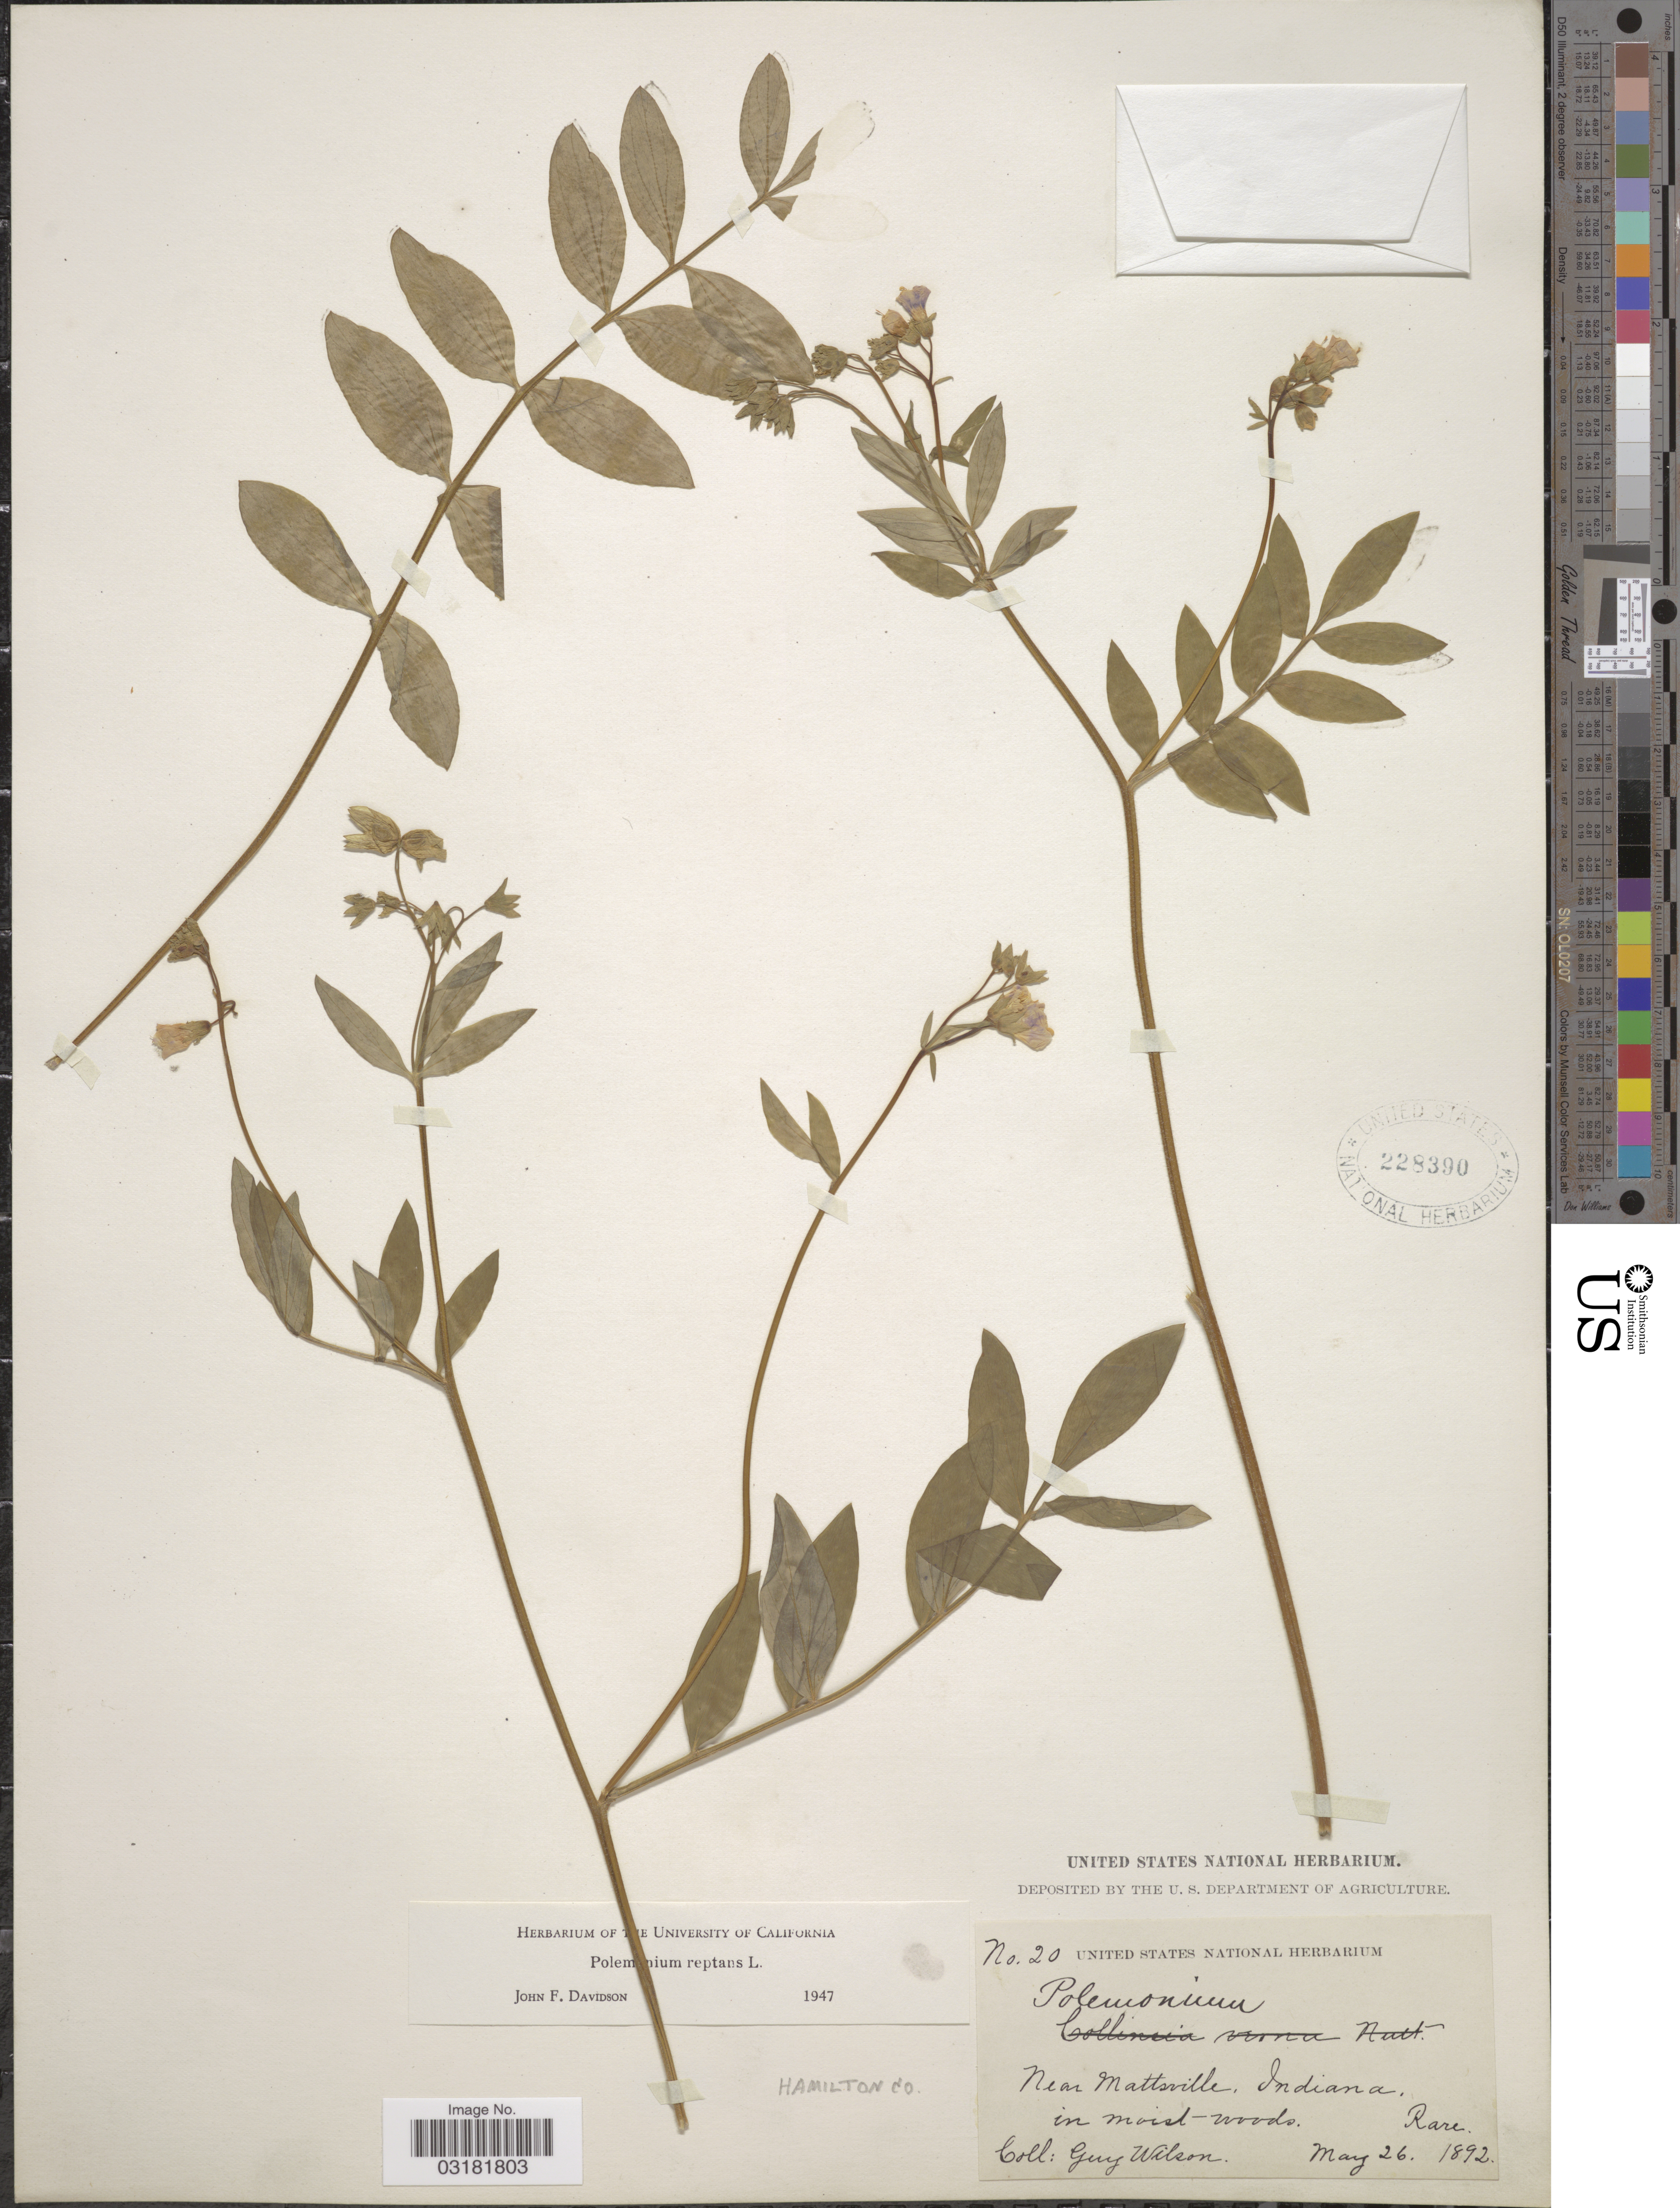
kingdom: Plantae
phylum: Tracheophyta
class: Magnoliopsida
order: Ericales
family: Polemoniaceae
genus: Polemonium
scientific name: Polemonium reptans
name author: L.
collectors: G. Wilson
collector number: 20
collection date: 1892-05-26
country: United States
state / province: Indiana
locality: Near Mattsville. Hamilton Co.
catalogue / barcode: US 228390